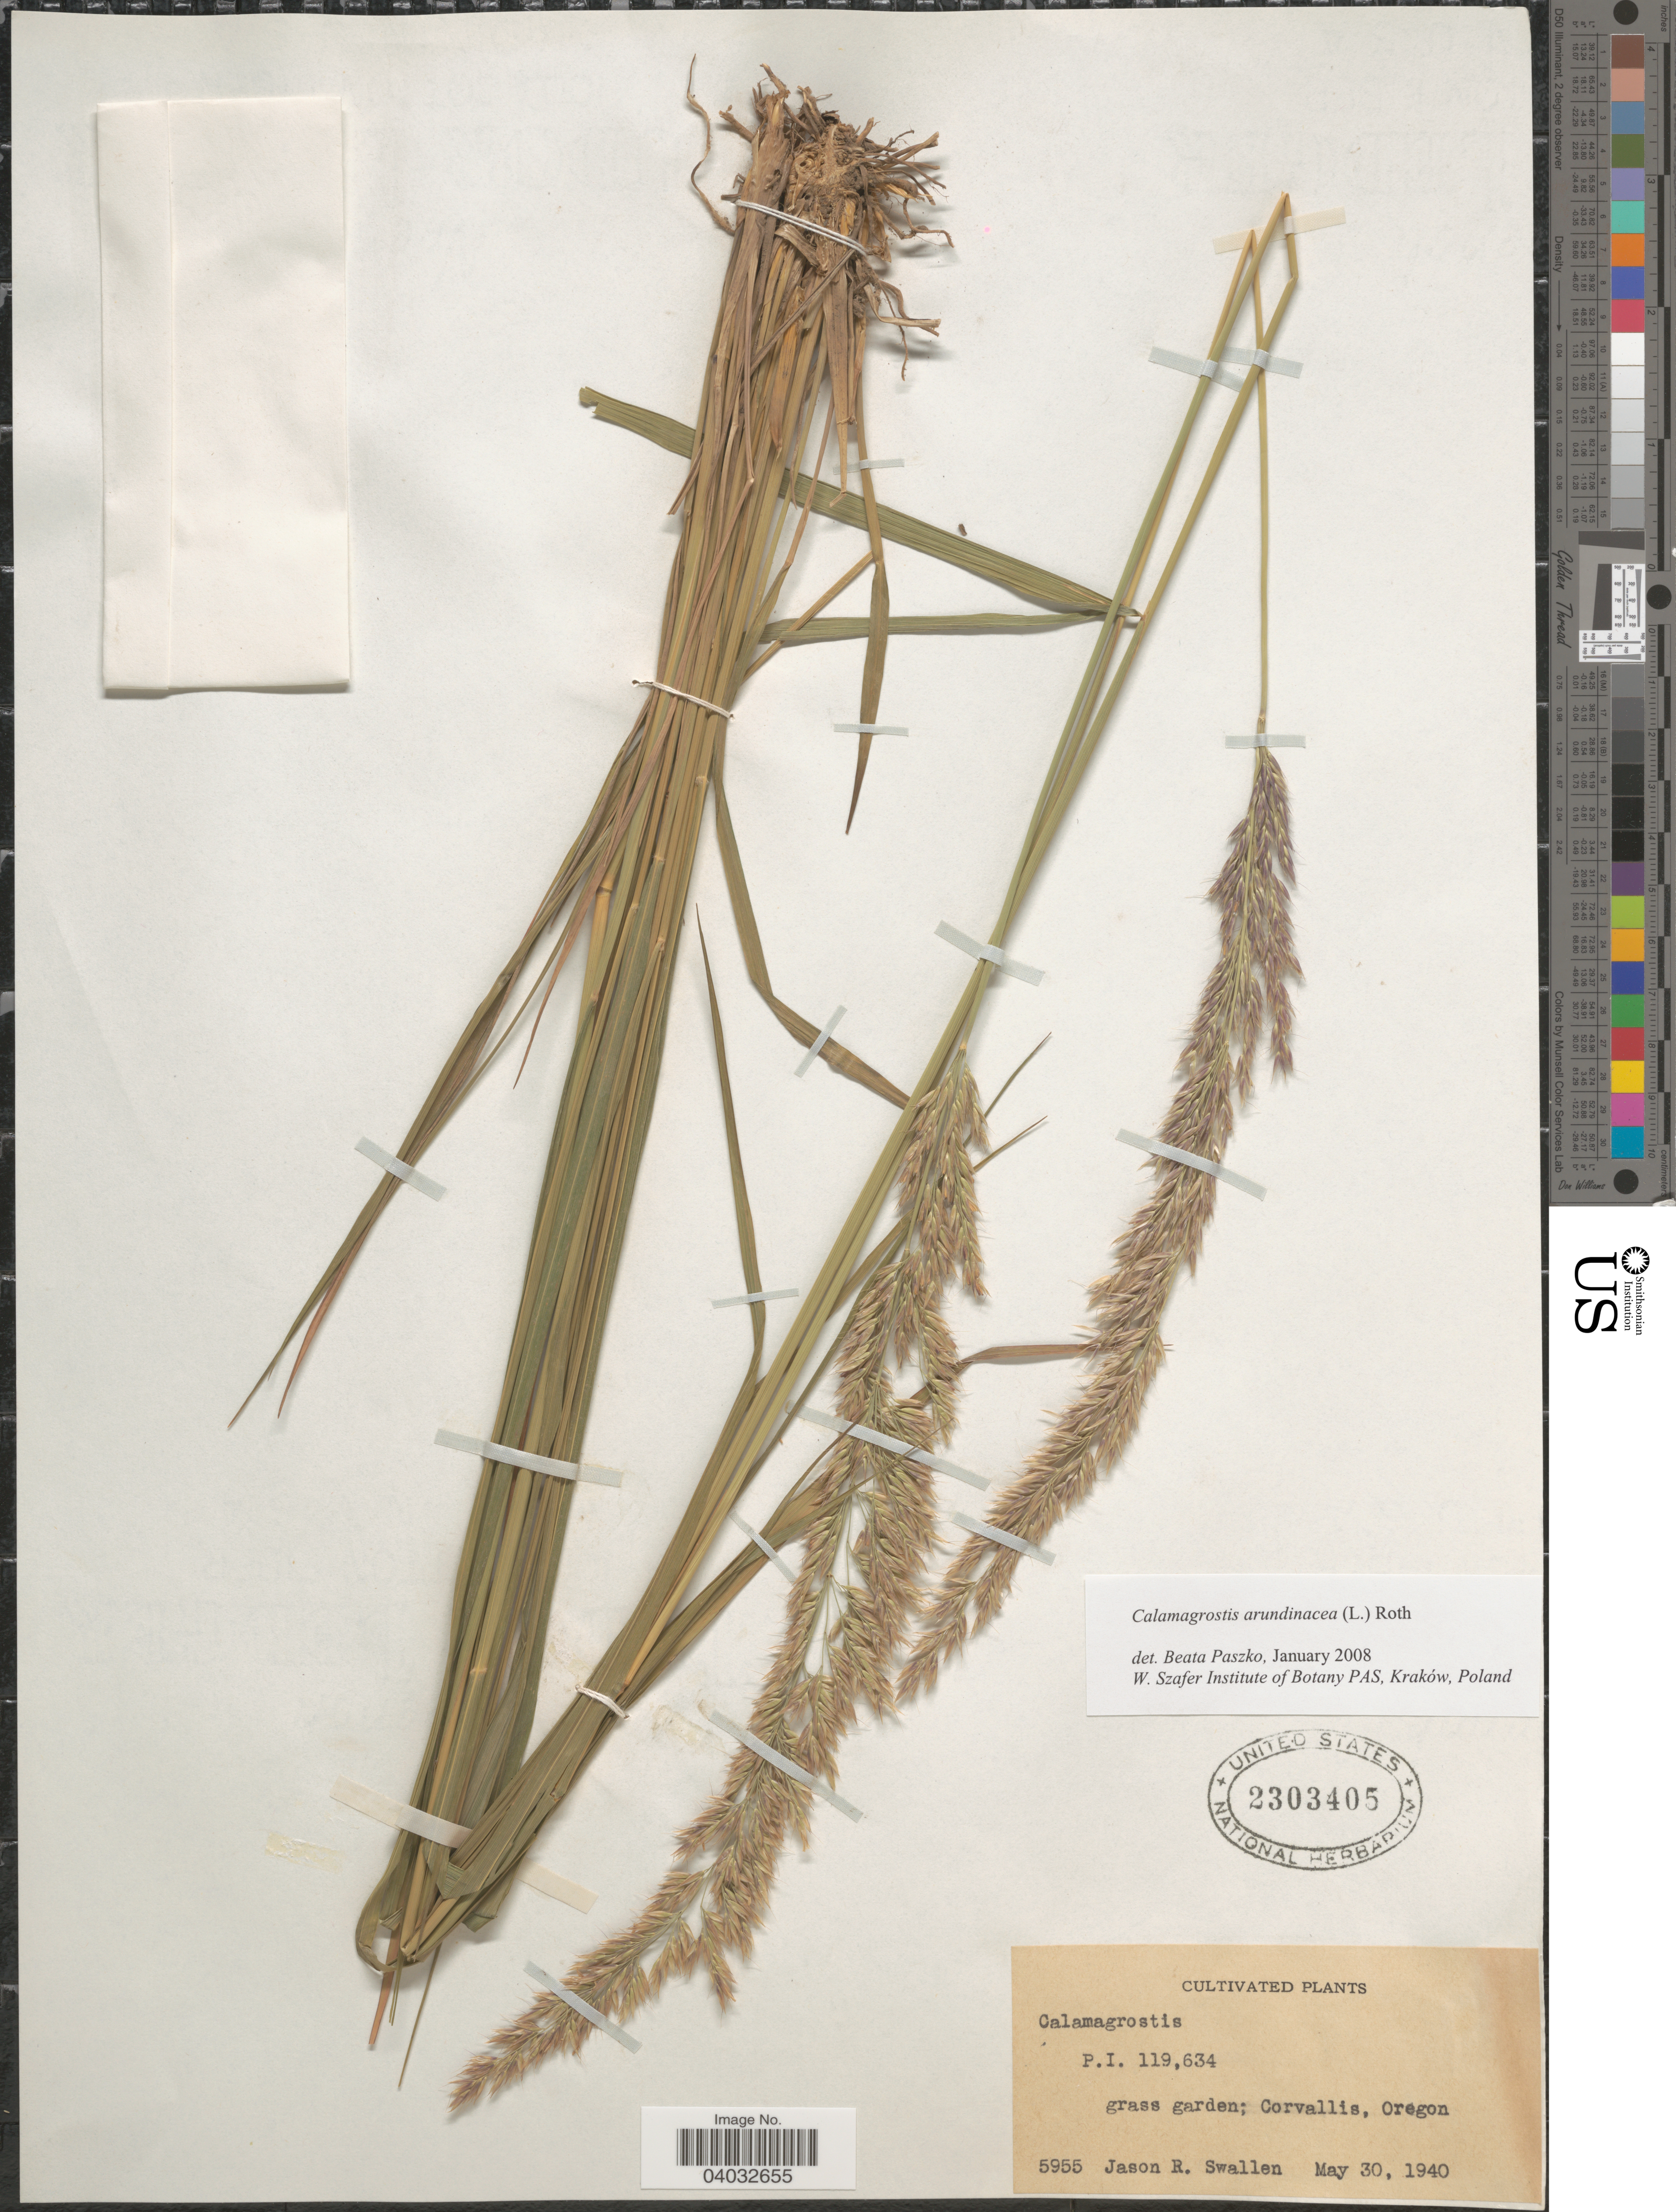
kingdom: Plantae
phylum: Tracheophyta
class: Liliopsida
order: Poales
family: Poaceae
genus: Calamagrostis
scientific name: Calamagrostis arundinacea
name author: (L.) Roth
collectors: J. R. Swallen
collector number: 5955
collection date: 1940-05-30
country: United States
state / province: Oregon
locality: Grass garden; Corvallis.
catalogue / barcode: US 2303405